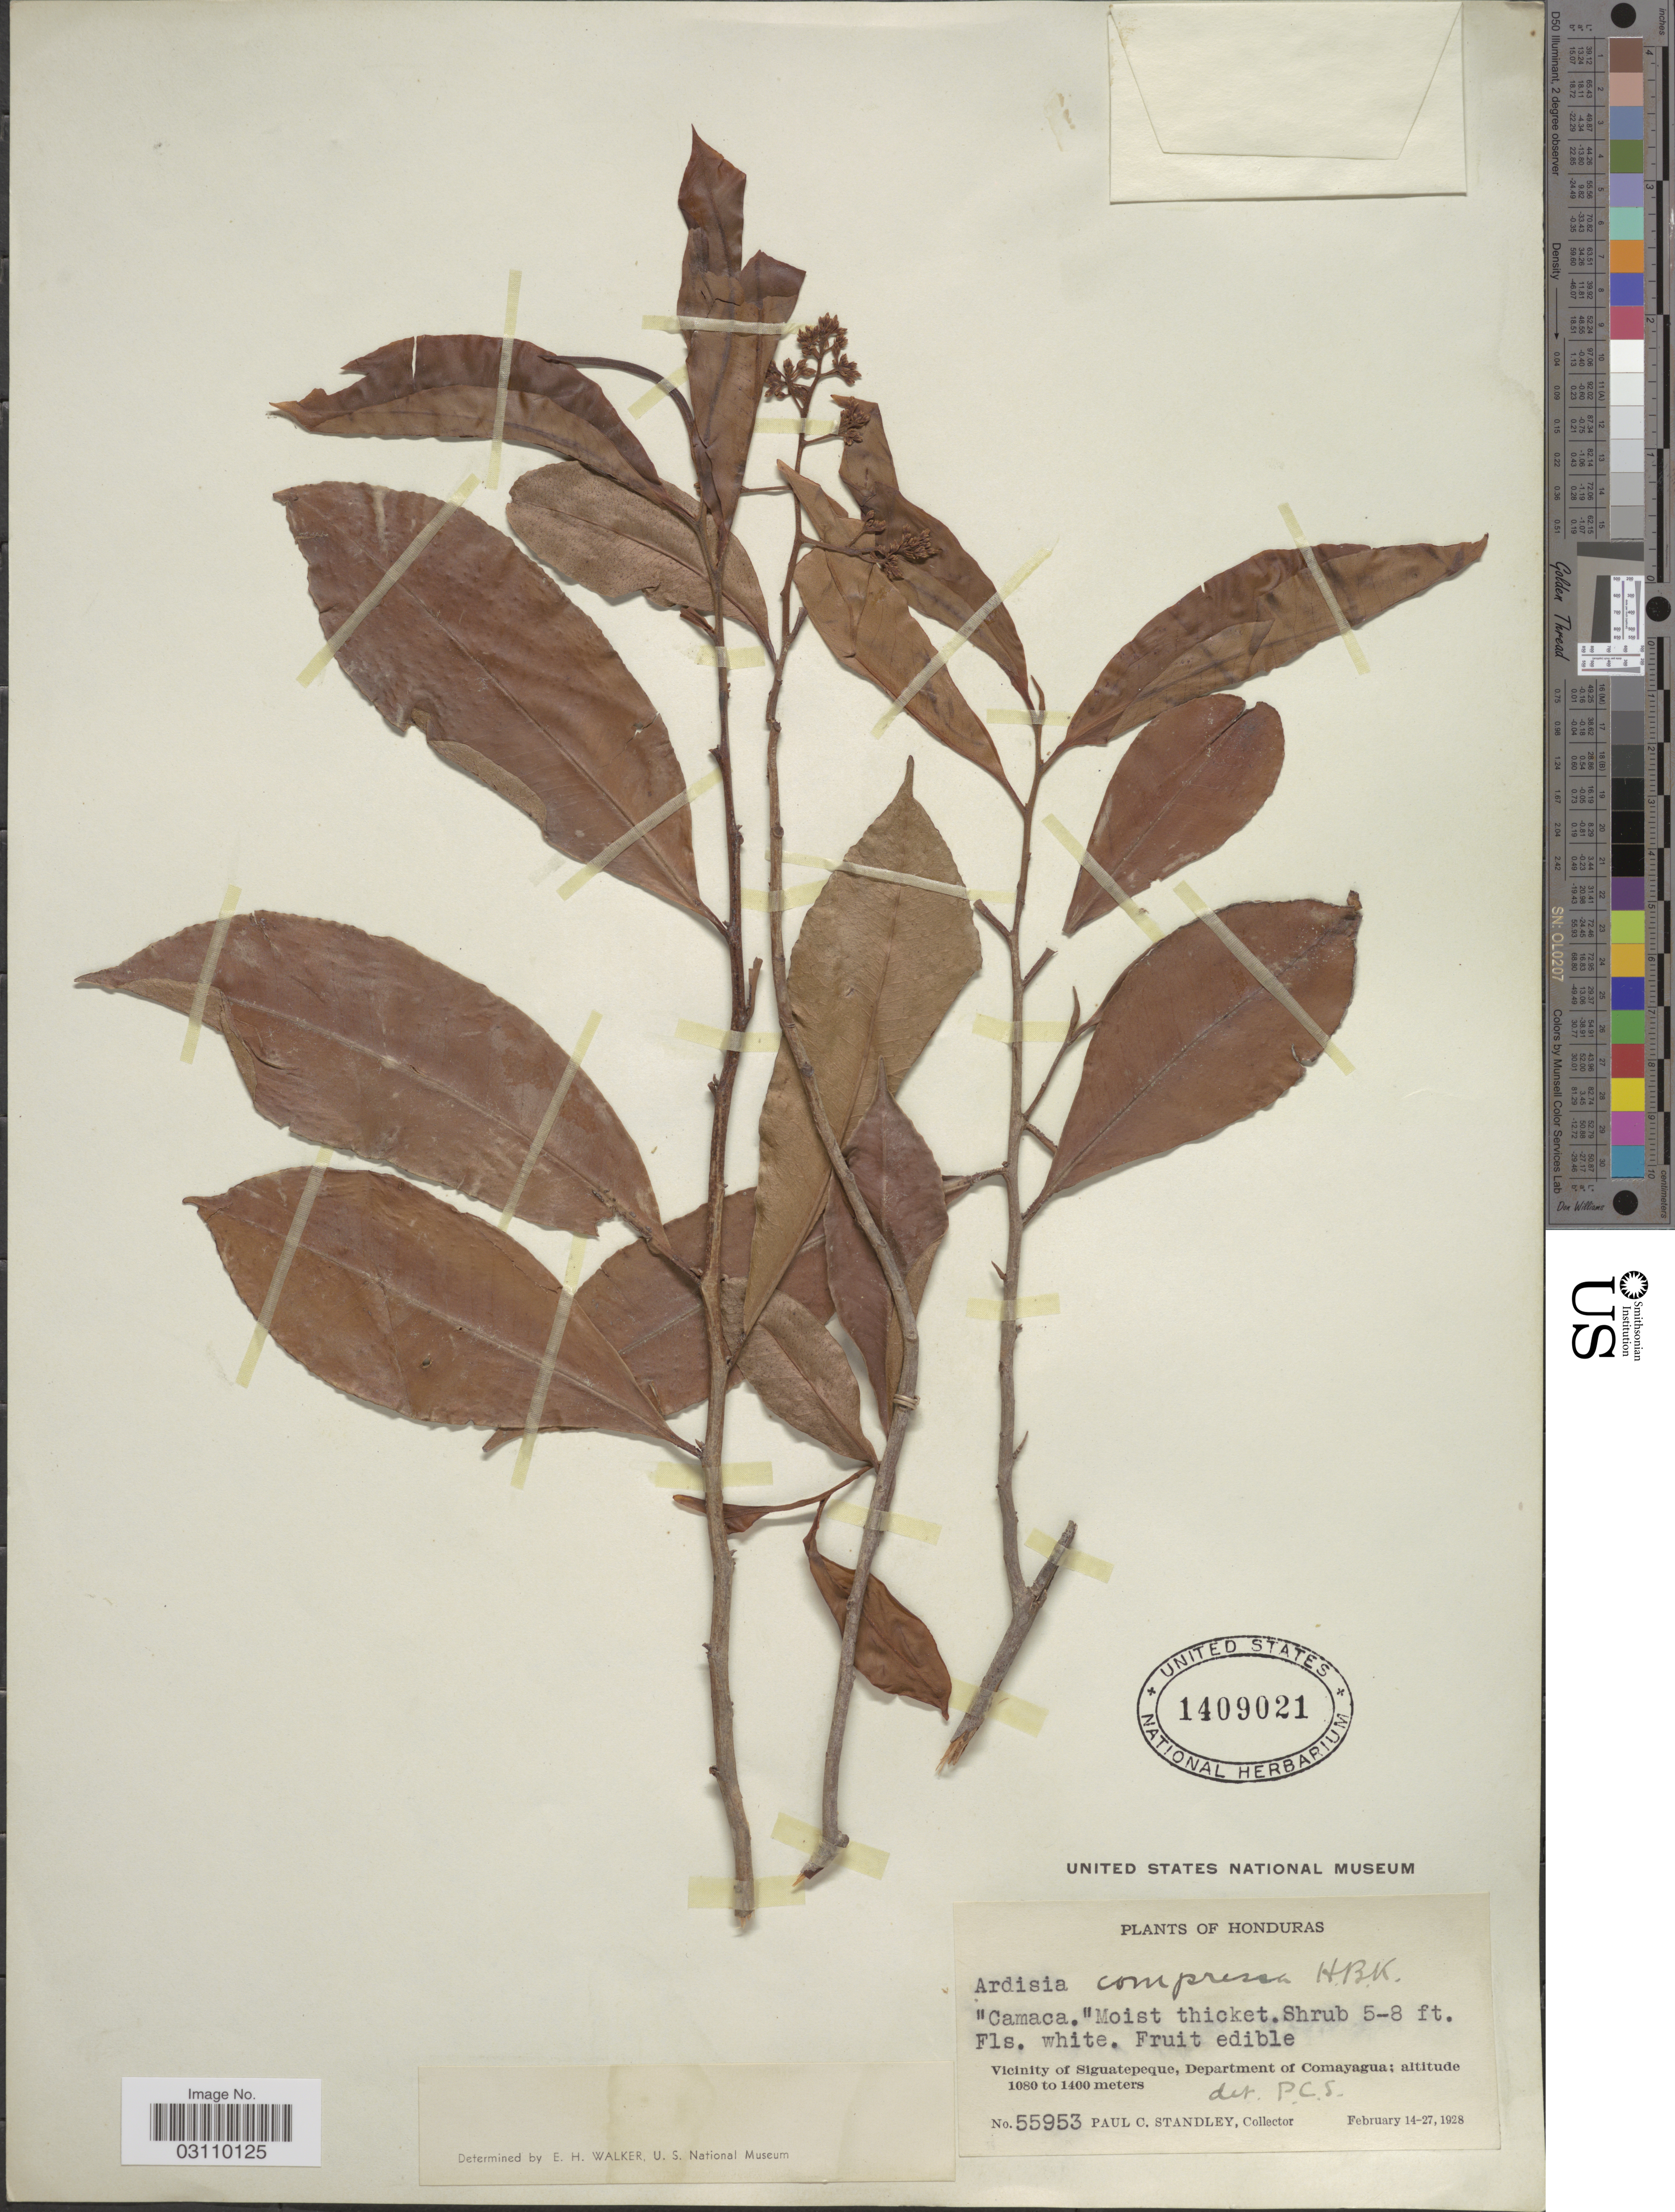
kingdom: Plantae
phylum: Tracheophyta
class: Magnoliopsida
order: Ericales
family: Primulaceae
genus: Ardisia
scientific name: Ardisia compressa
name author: Kunth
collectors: P. C. Standley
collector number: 55953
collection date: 1928-02-14/1928-02-27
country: Honduras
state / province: Comayagua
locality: Vicinity of Siguatepeque, Department of Comayagua.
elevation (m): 1080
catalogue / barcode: US 1409021